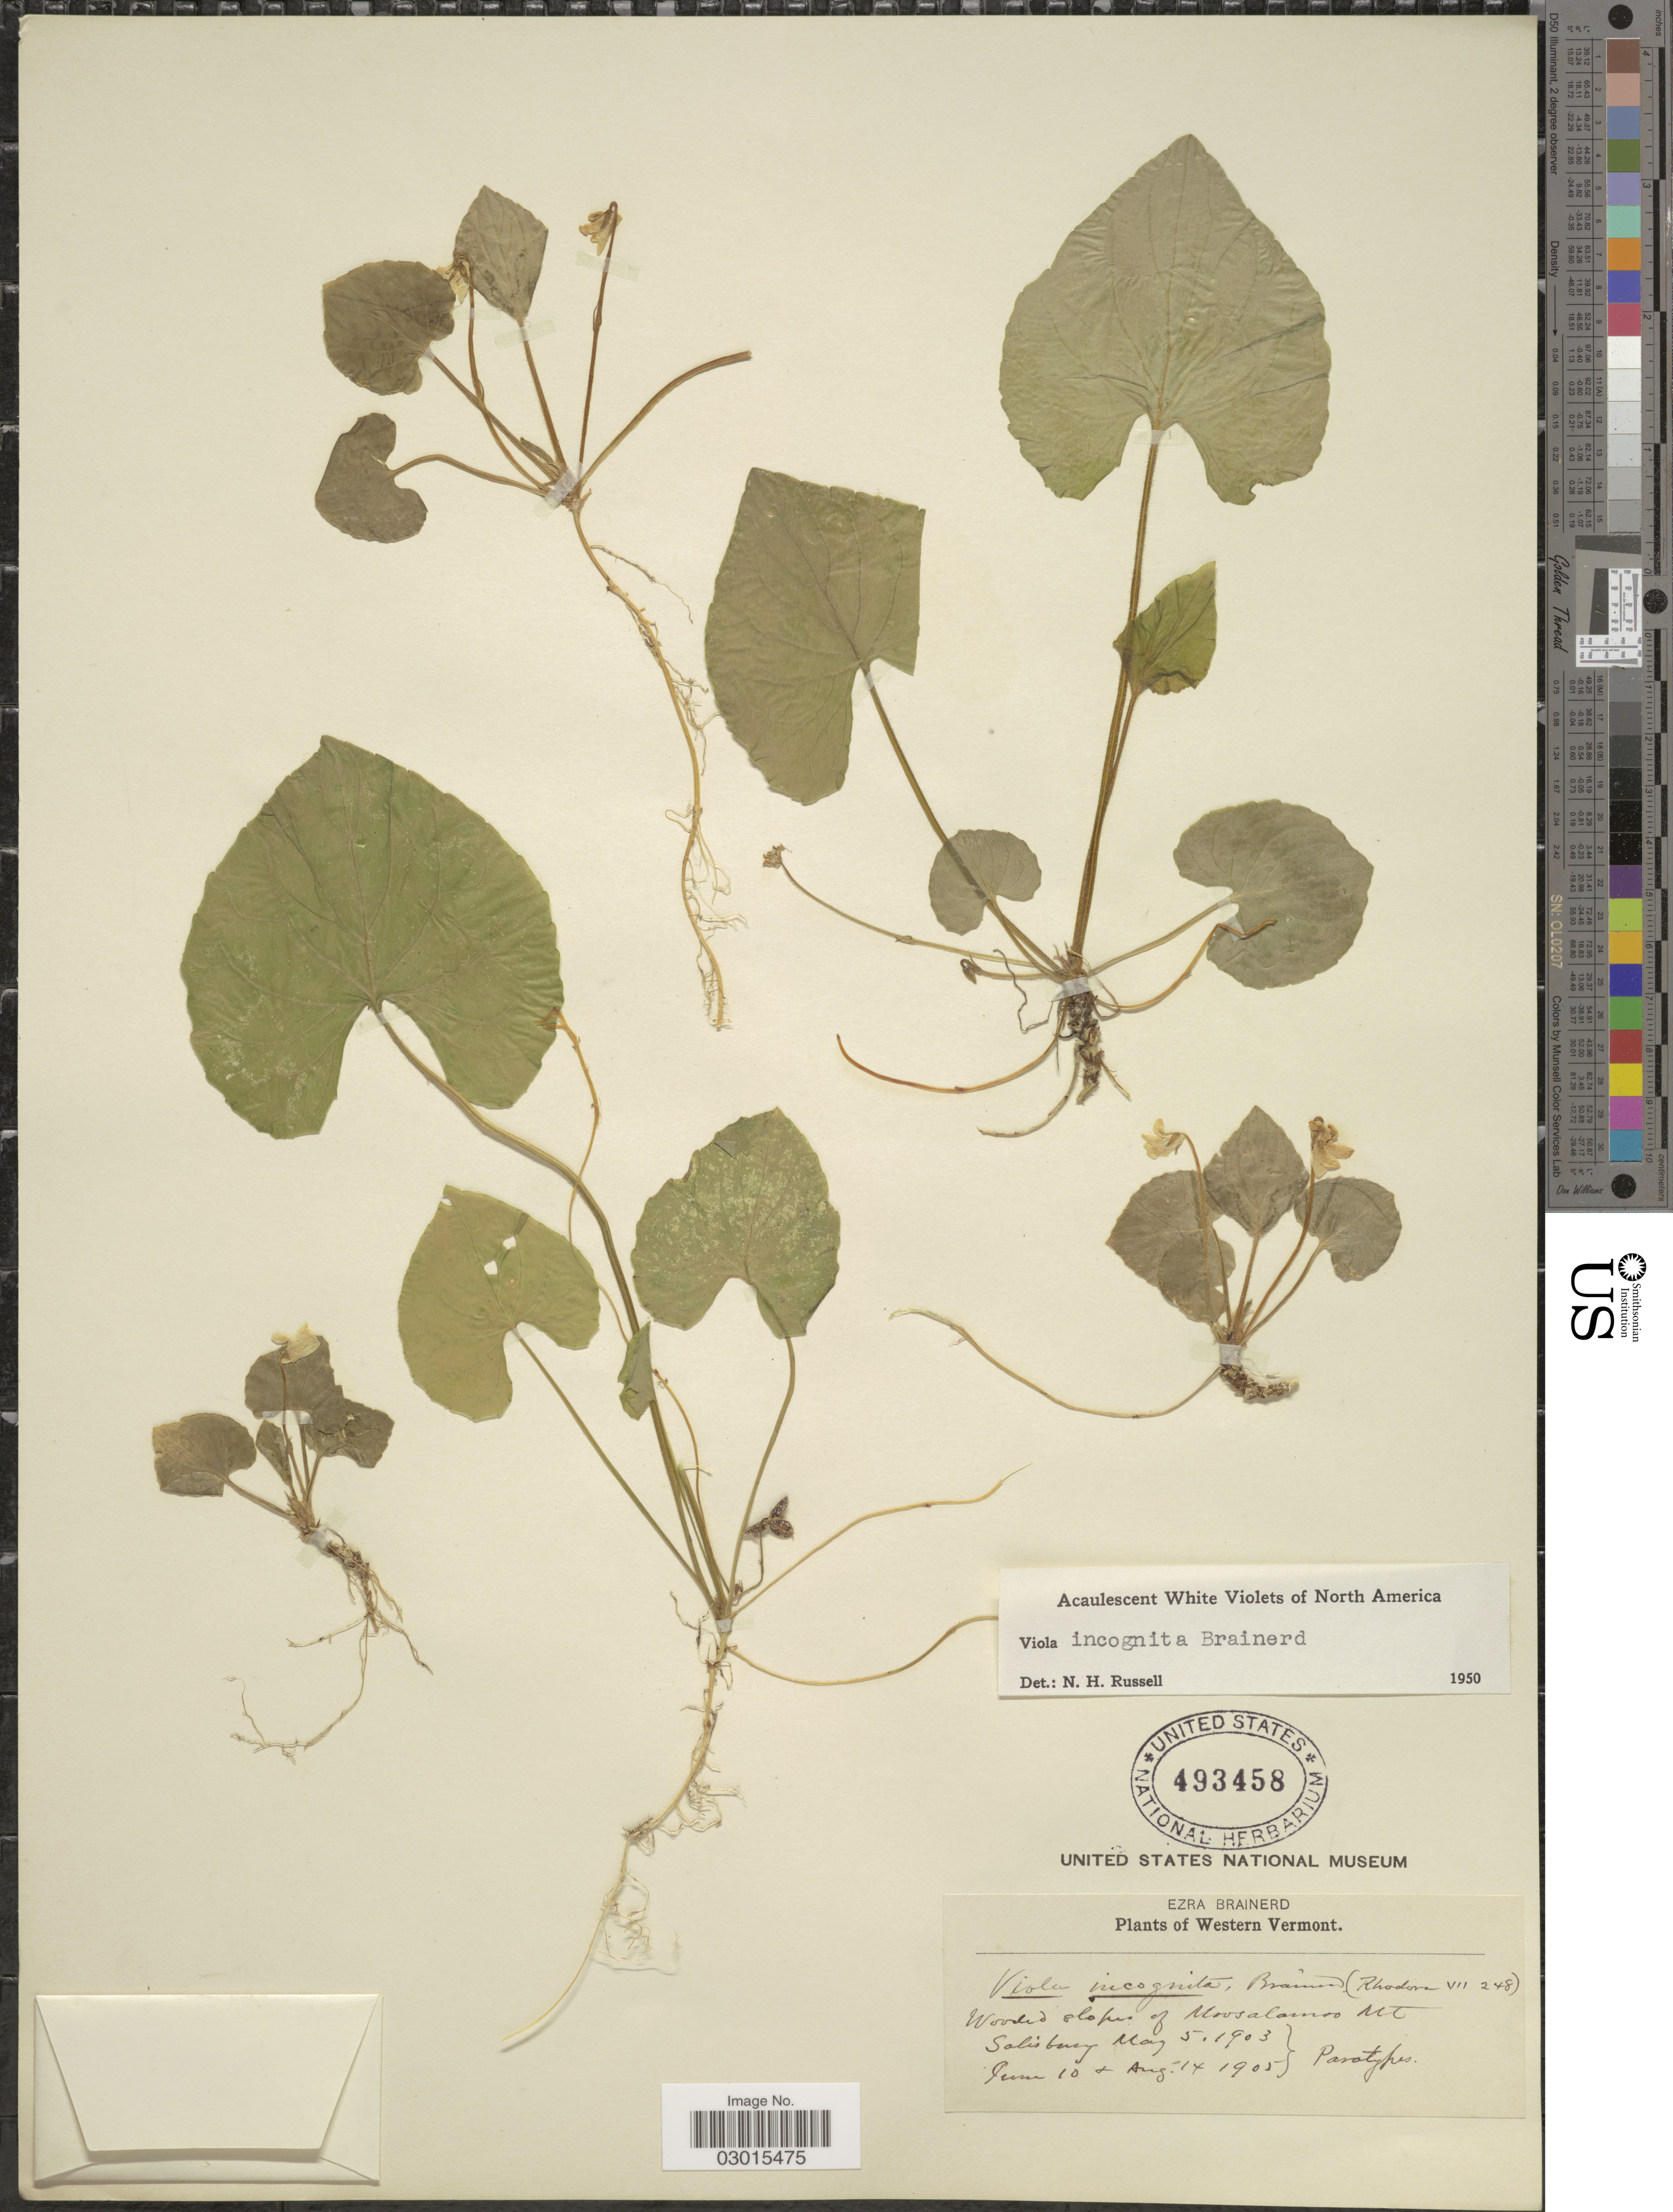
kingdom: Plantae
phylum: Tracheophyta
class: Magnoliopsida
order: Malpighiales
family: Violaceae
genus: Viola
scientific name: Viola incognita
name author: Brainerd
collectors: E. Brainerd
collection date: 1903-05-05/1905-08-14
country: United States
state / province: Vermont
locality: Western Vermont. Wooded slopes of Moosalomoo, Mt. Salisbury.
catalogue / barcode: US 493458